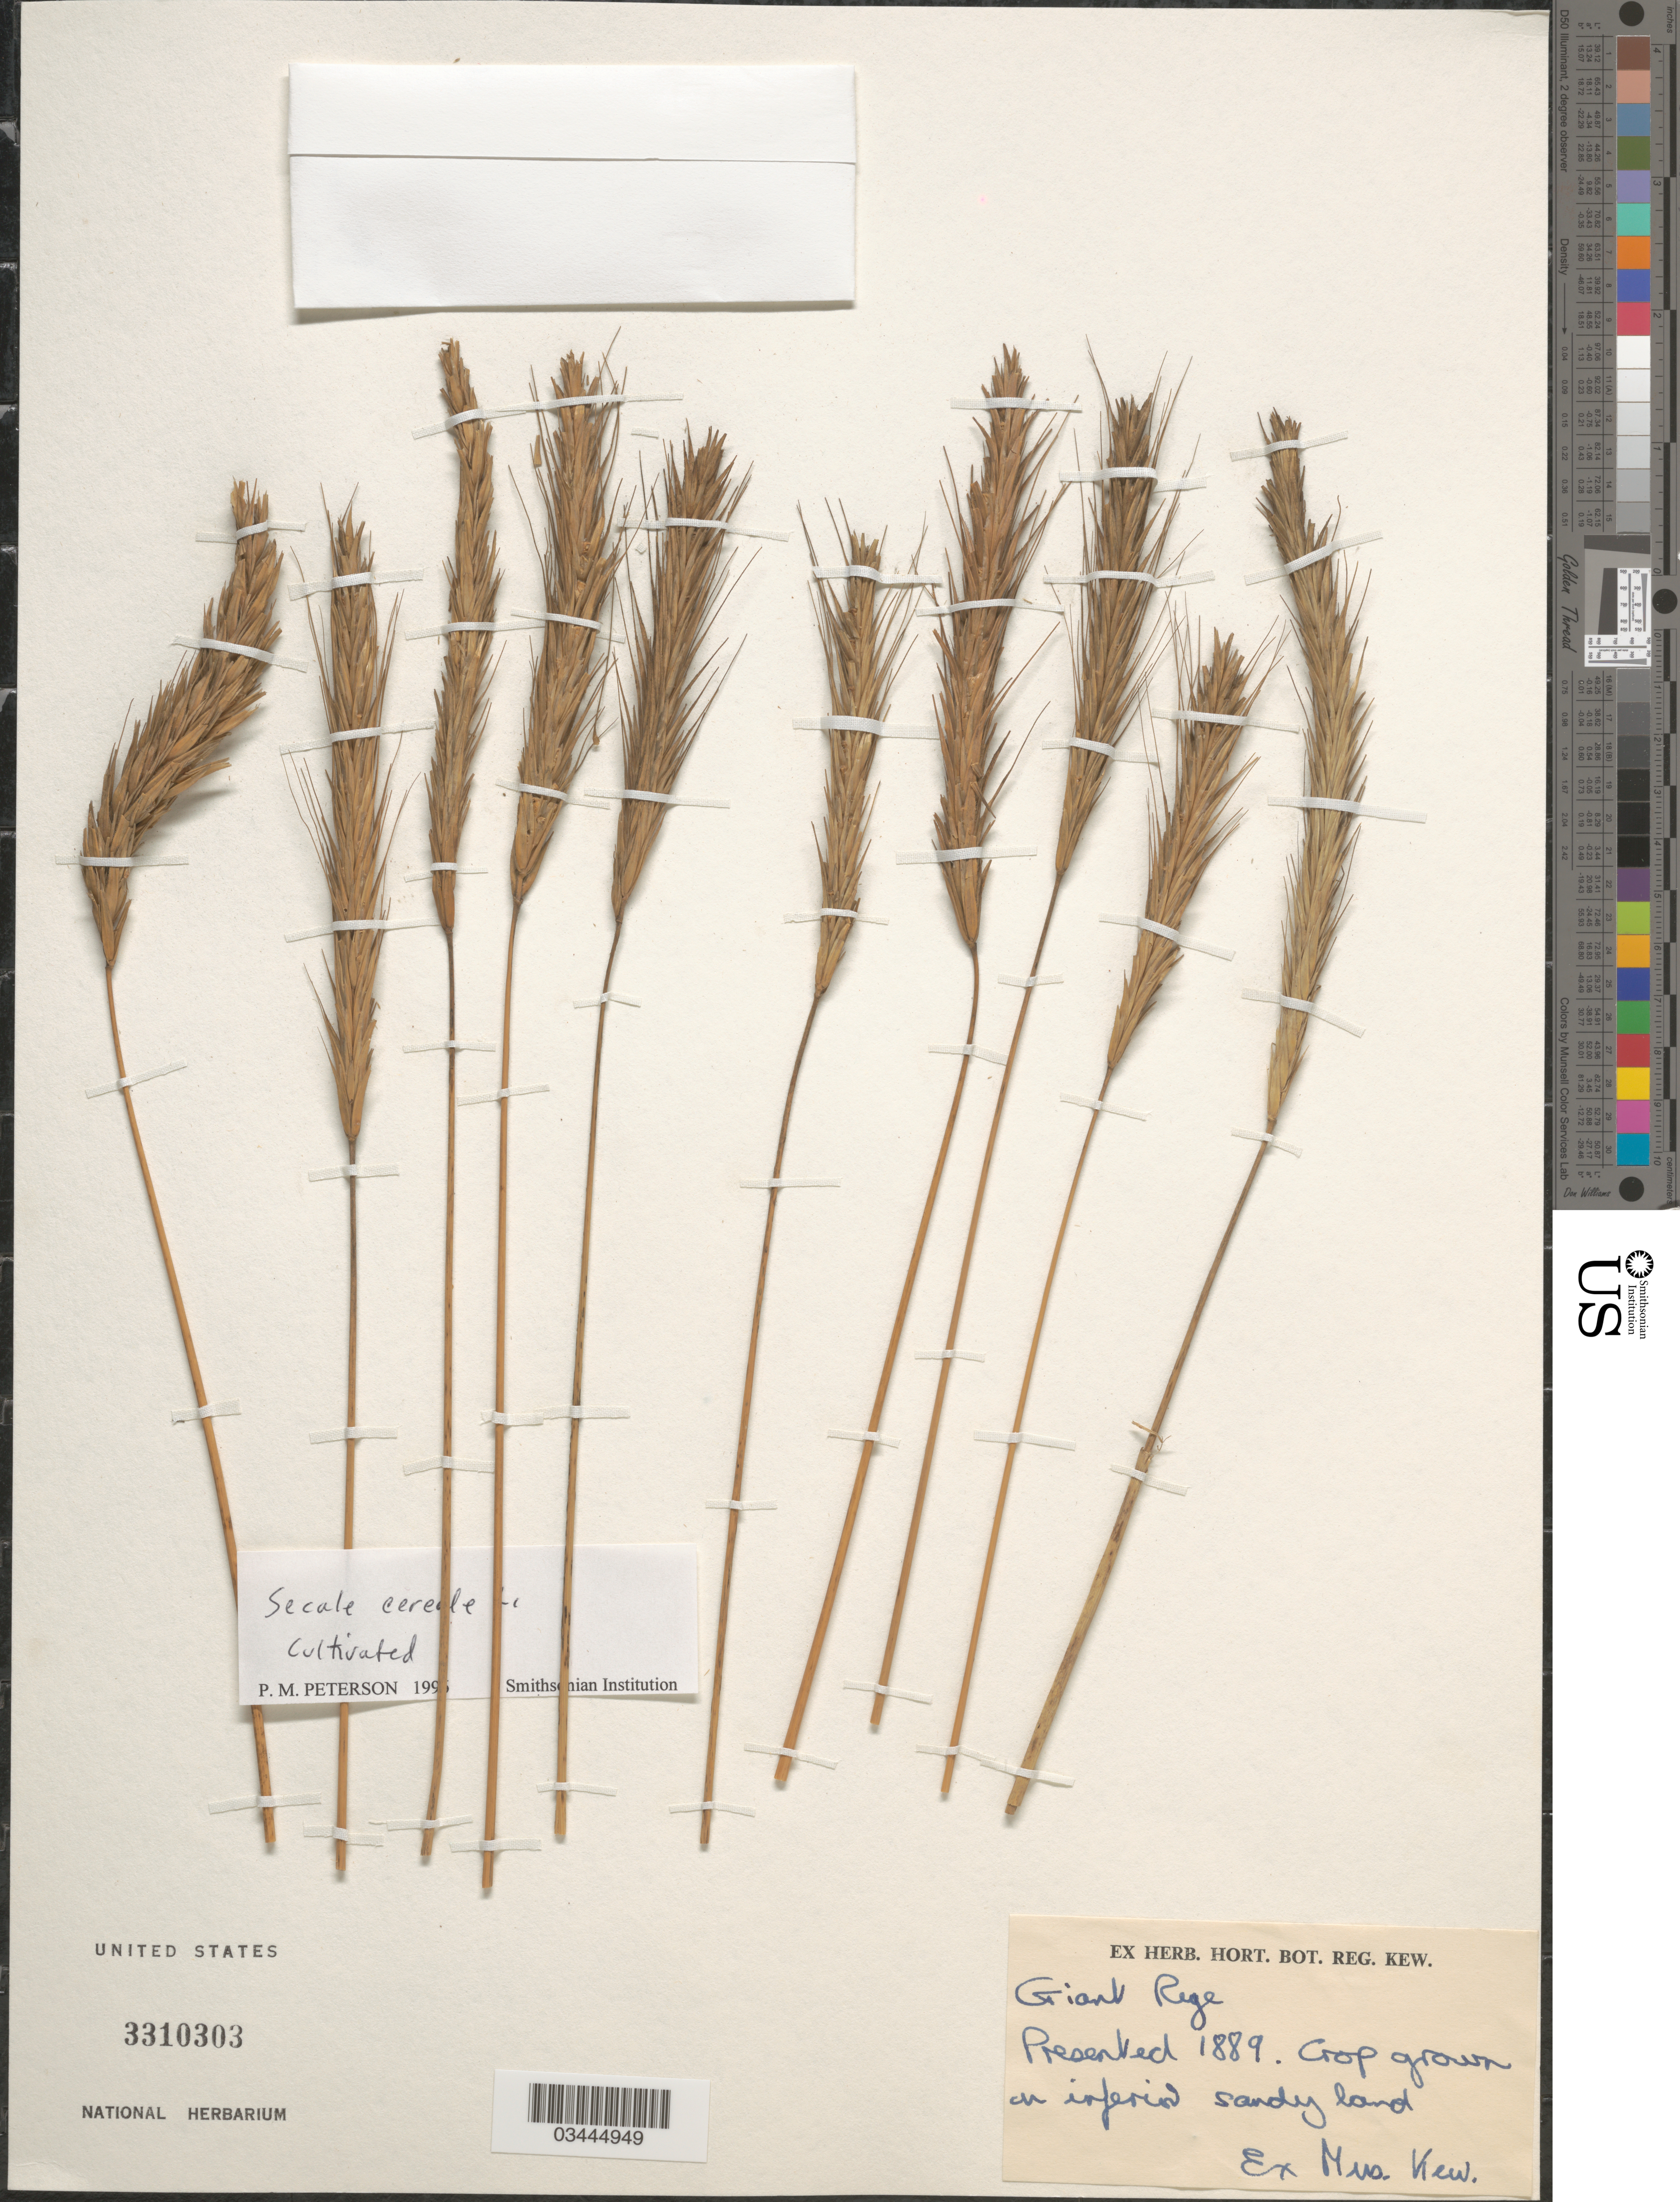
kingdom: Plantae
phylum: Tracheophyta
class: Liliopsida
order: Poales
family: Poaceae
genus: Secale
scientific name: Secale cereale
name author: L.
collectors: ex herb. Hort. Reg. Kew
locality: On inferior sandy land.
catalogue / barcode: US 3310303